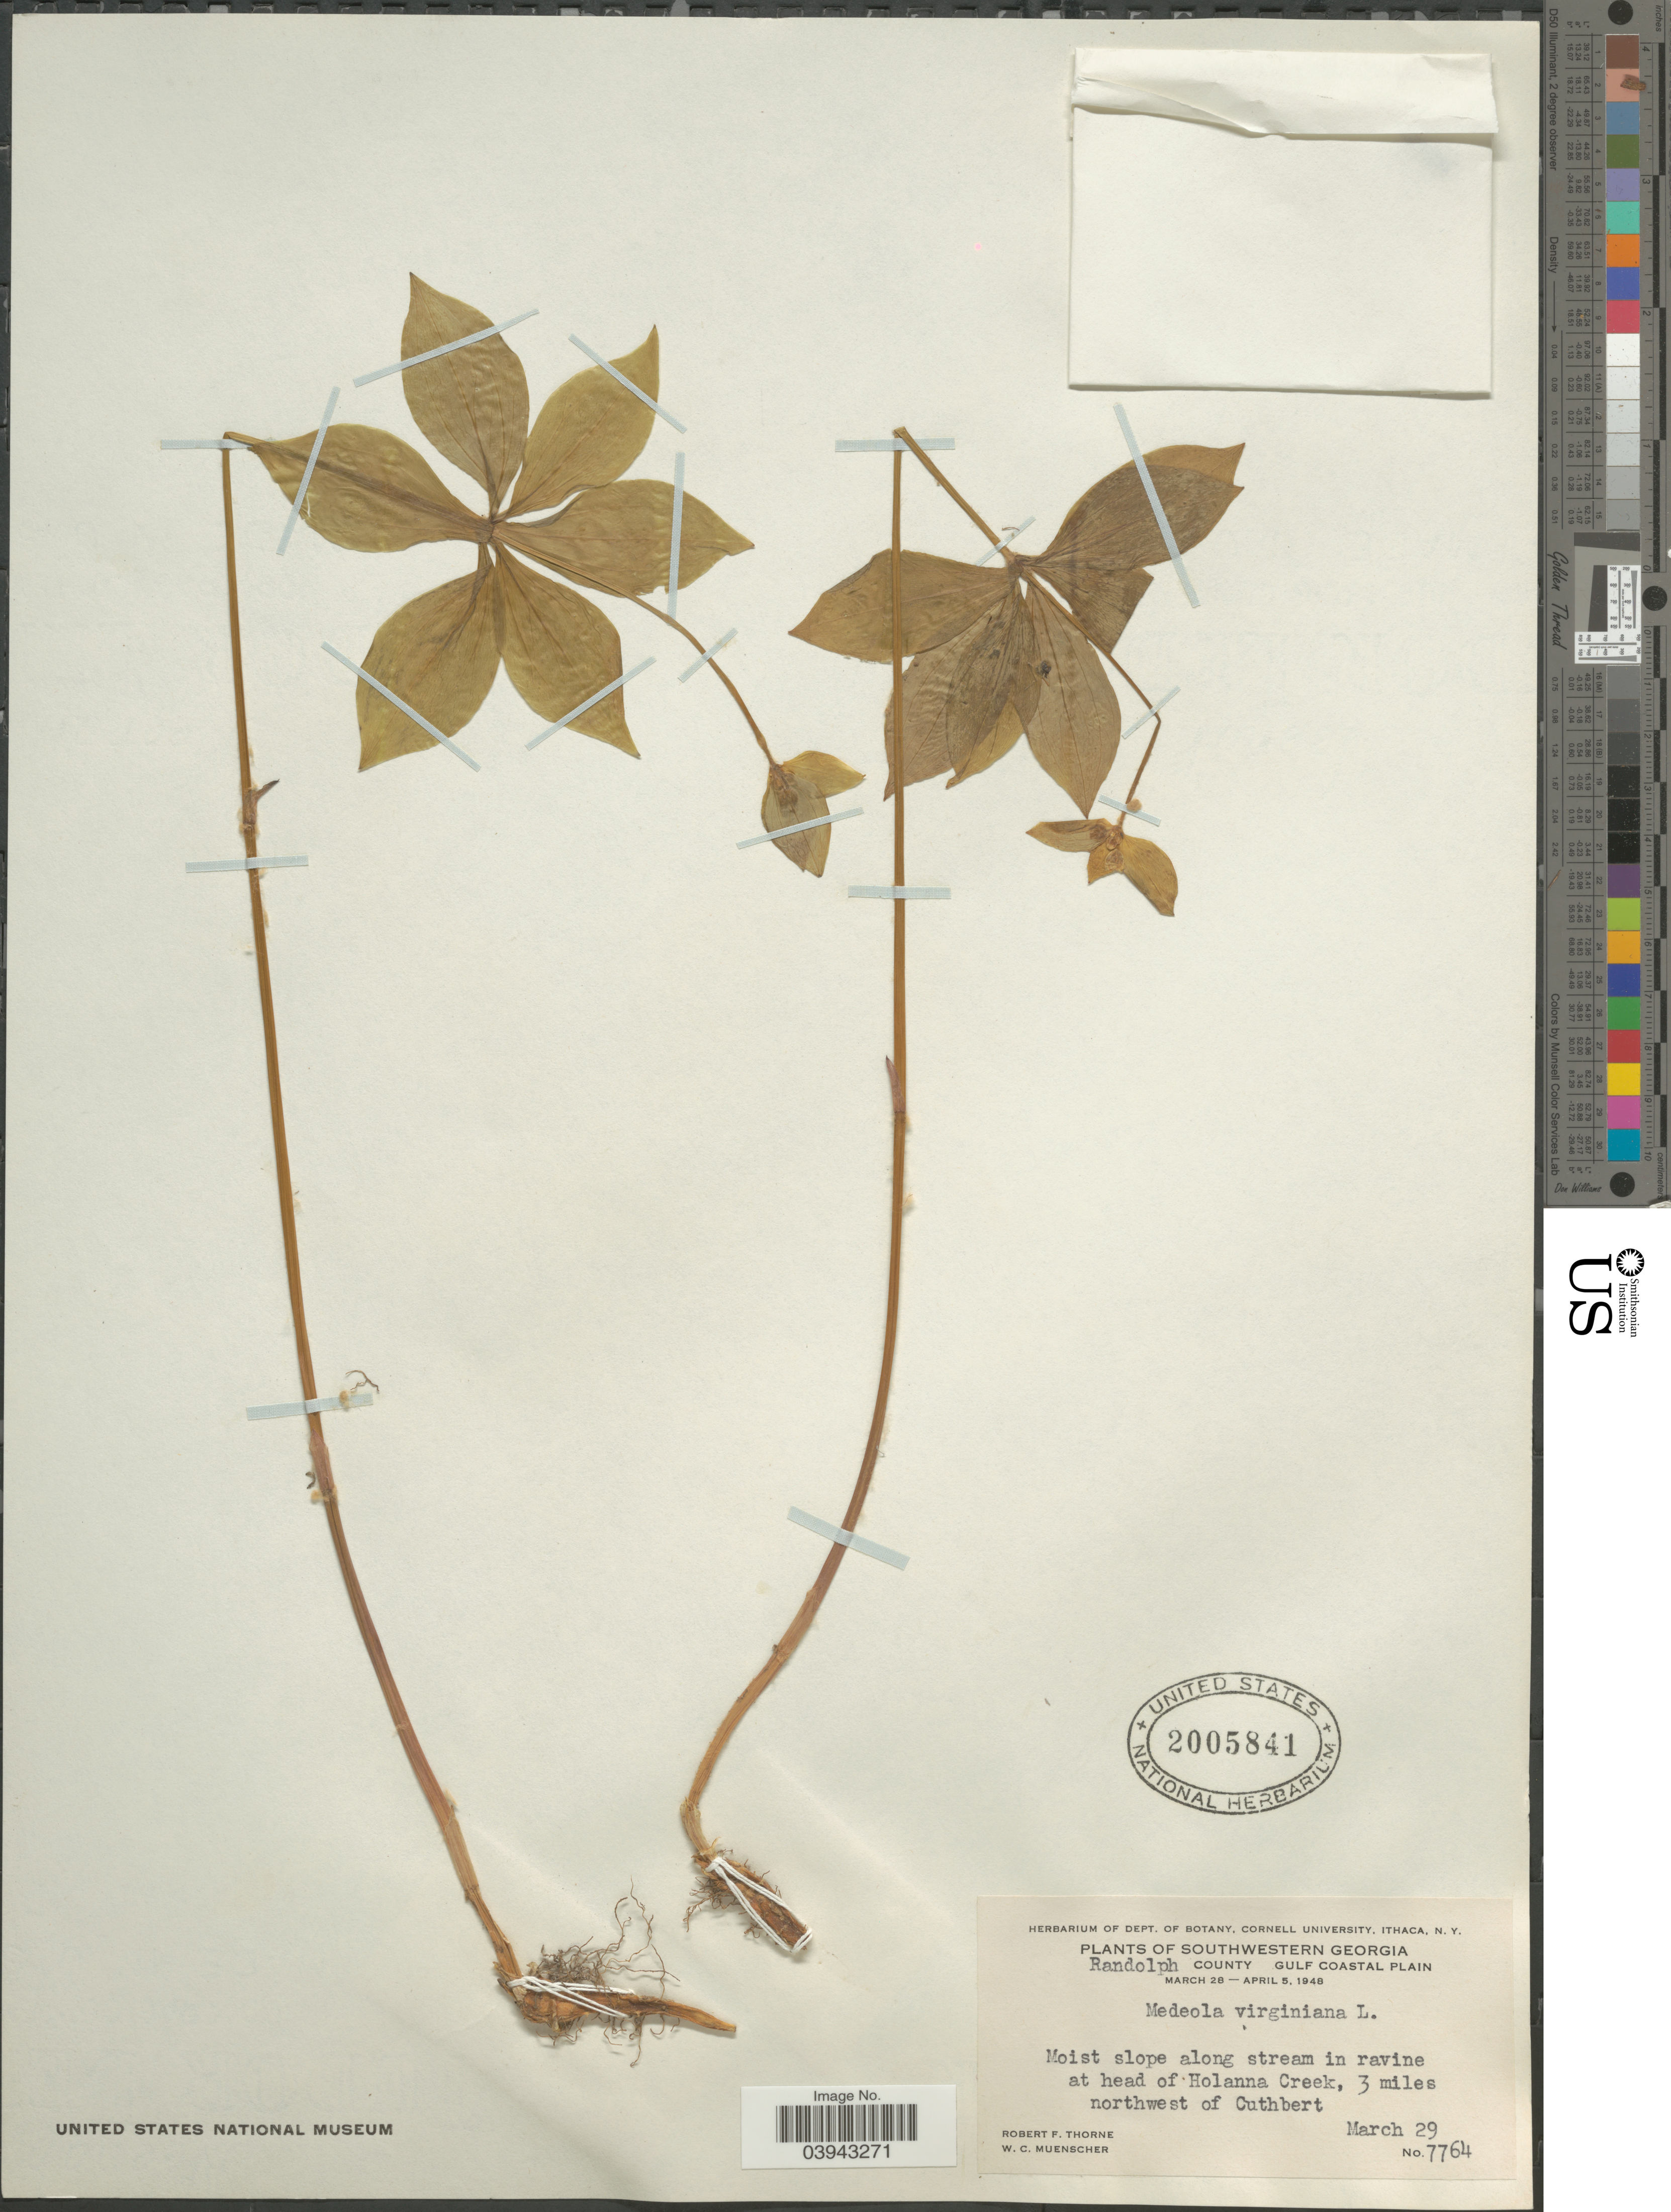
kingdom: Plantae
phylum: Tracheophyta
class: Liliopsida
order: Liliales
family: Liliaceae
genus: Medeola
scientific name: Medeola virginiana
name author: (L.) Desf.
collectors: R. F. Thorne & W. Muenscher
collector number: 7764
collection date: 1948-03-29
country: United States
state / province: Georgia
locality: Southwestern Georgia. Randolph County. Gulf Coastal Plain. Moist slope along stream in ravine at head of Holanna Creek, 3 miles northwest of Cuthbert.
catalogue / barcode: US 2005841